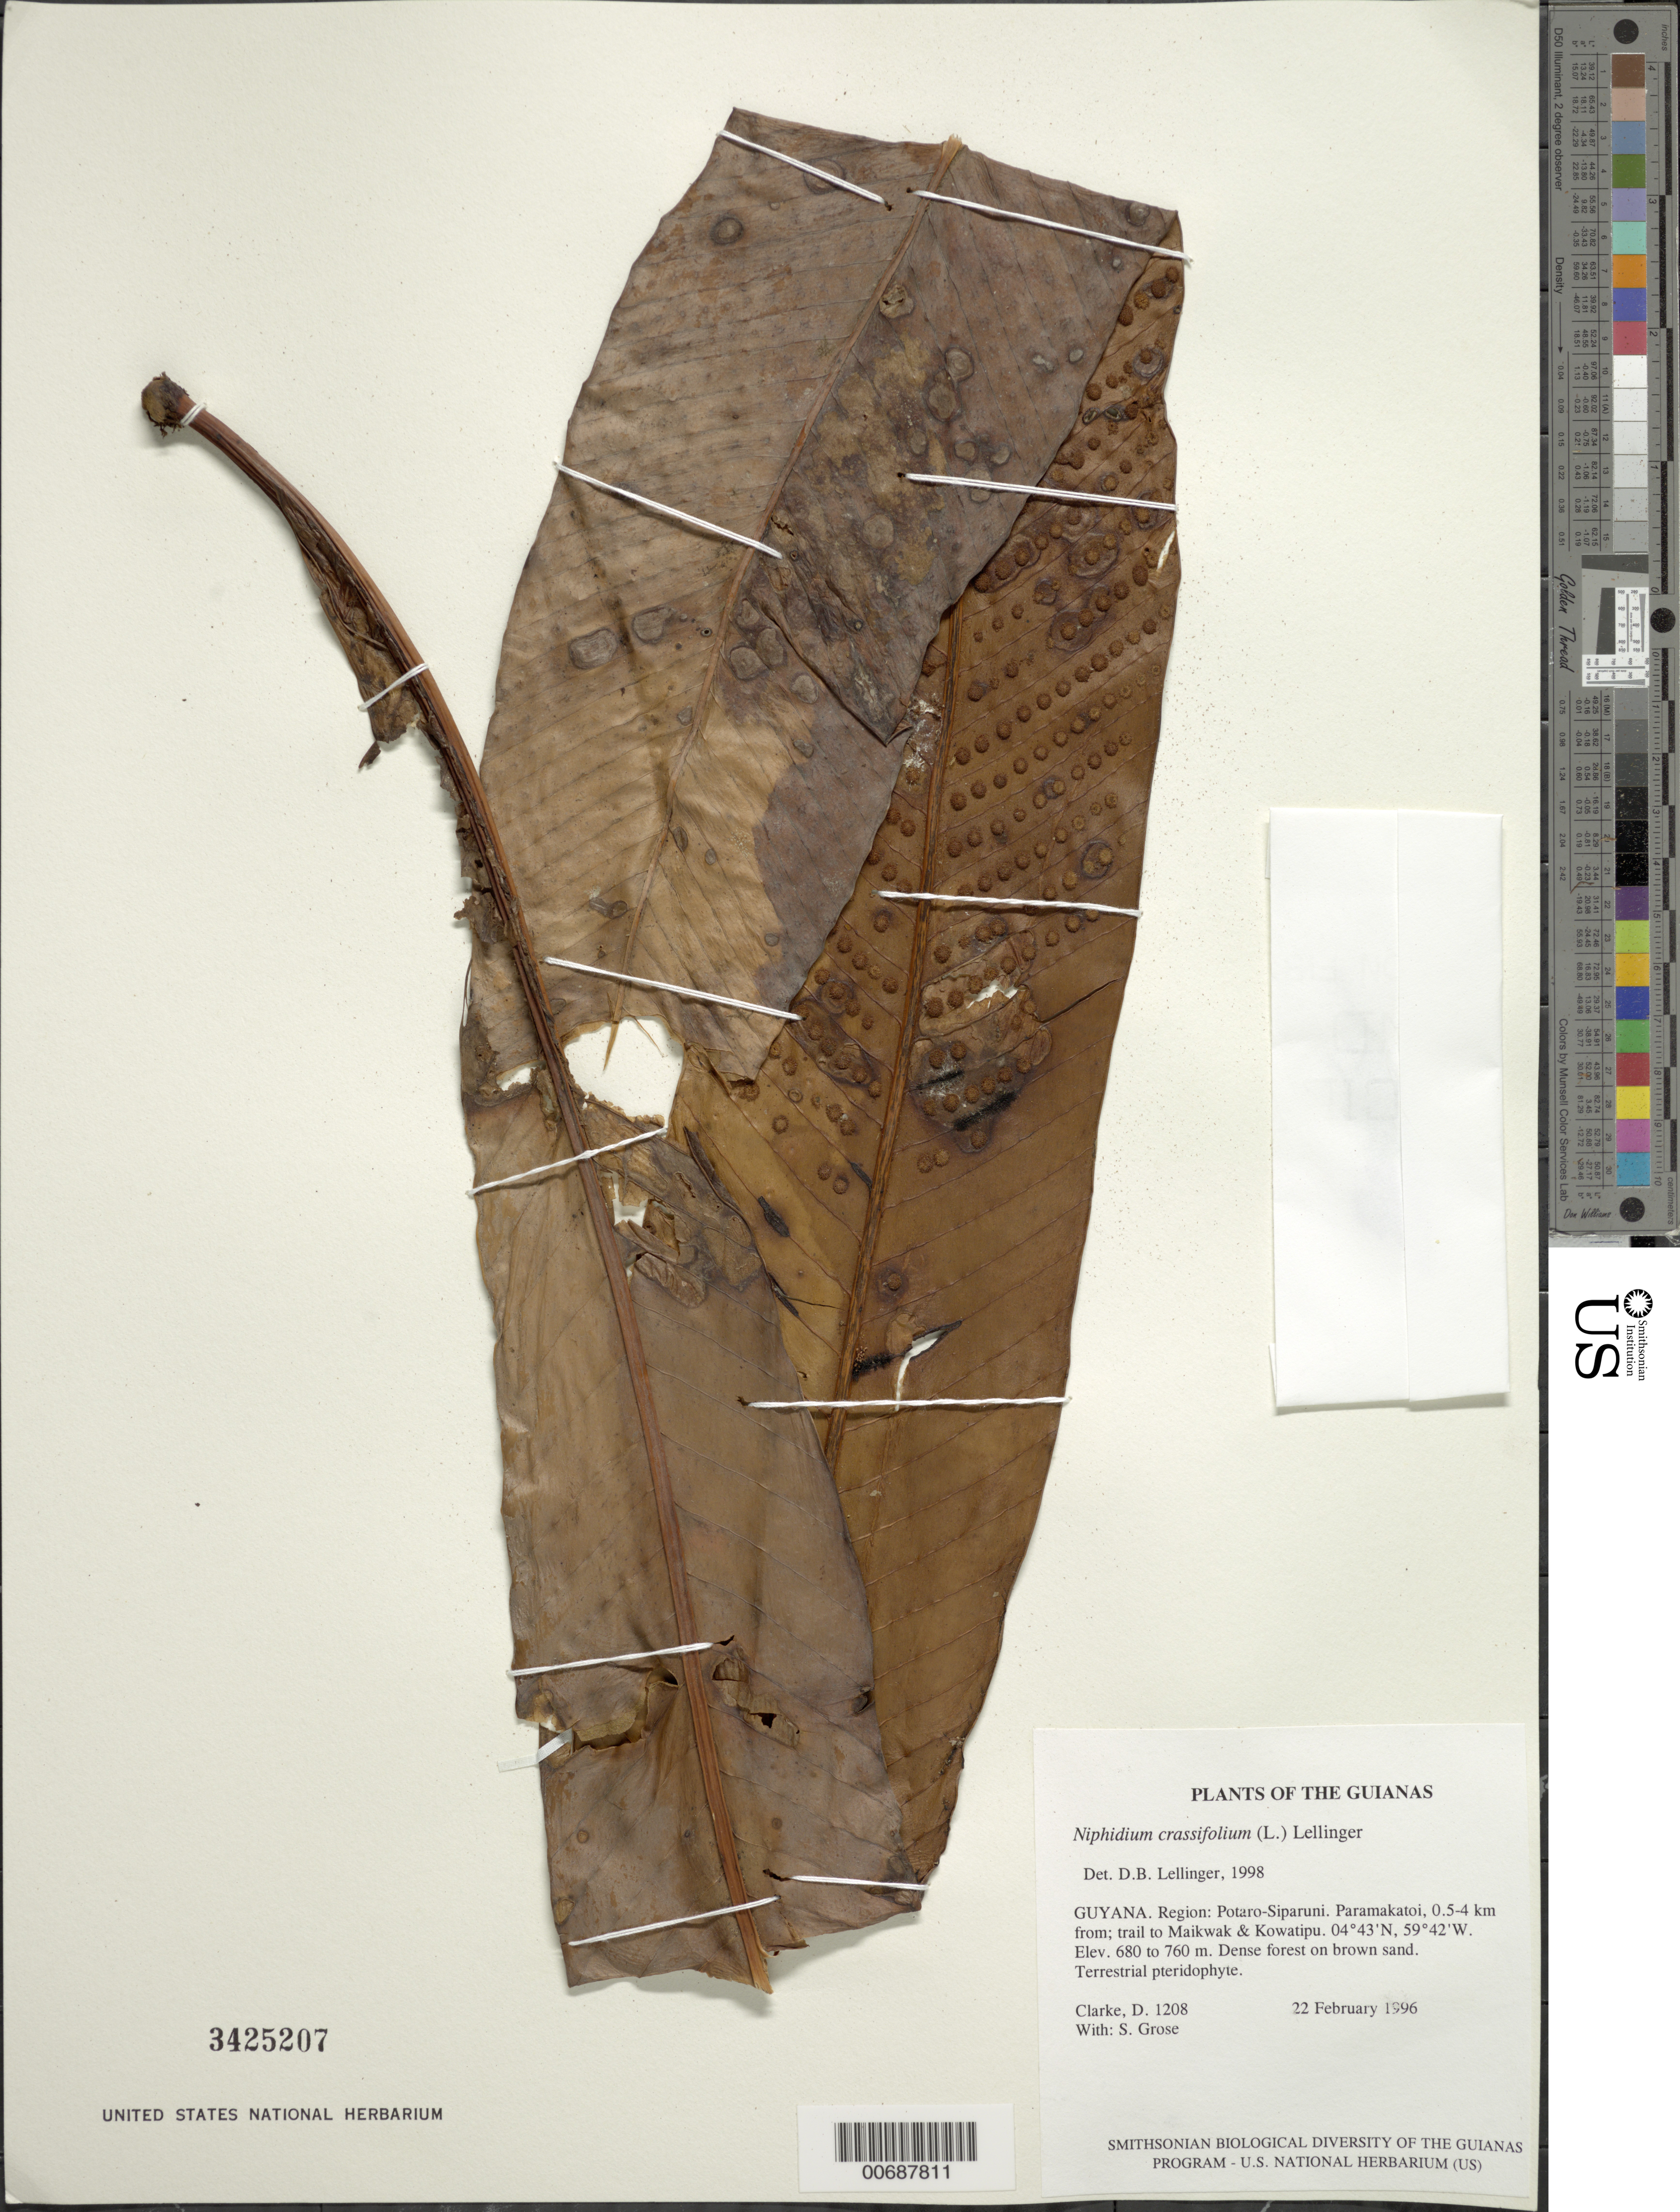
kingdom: Plantae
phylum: Tracheophyta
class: Polypodiopsida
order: Polypodiales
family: Polypodiaceae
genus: Niphidium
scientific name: Niphidium crassifolium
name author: (L.) Lellinger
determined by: Lellinger, David B., (BOT), Smithsonian Institution - National Museum of Natural History (UNITED STATES)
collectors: H. D. Clarke & S. Grose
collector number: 1208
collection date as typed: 22 February 1996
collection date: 1996-02-22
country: Guyana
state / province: Potaro-Siparuni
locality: Paramakatoi, 0.5-4 km from; trail to Maikwak & Kowatipu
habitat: Dense forest on brown sand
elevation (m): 680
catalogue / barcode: US 3425207